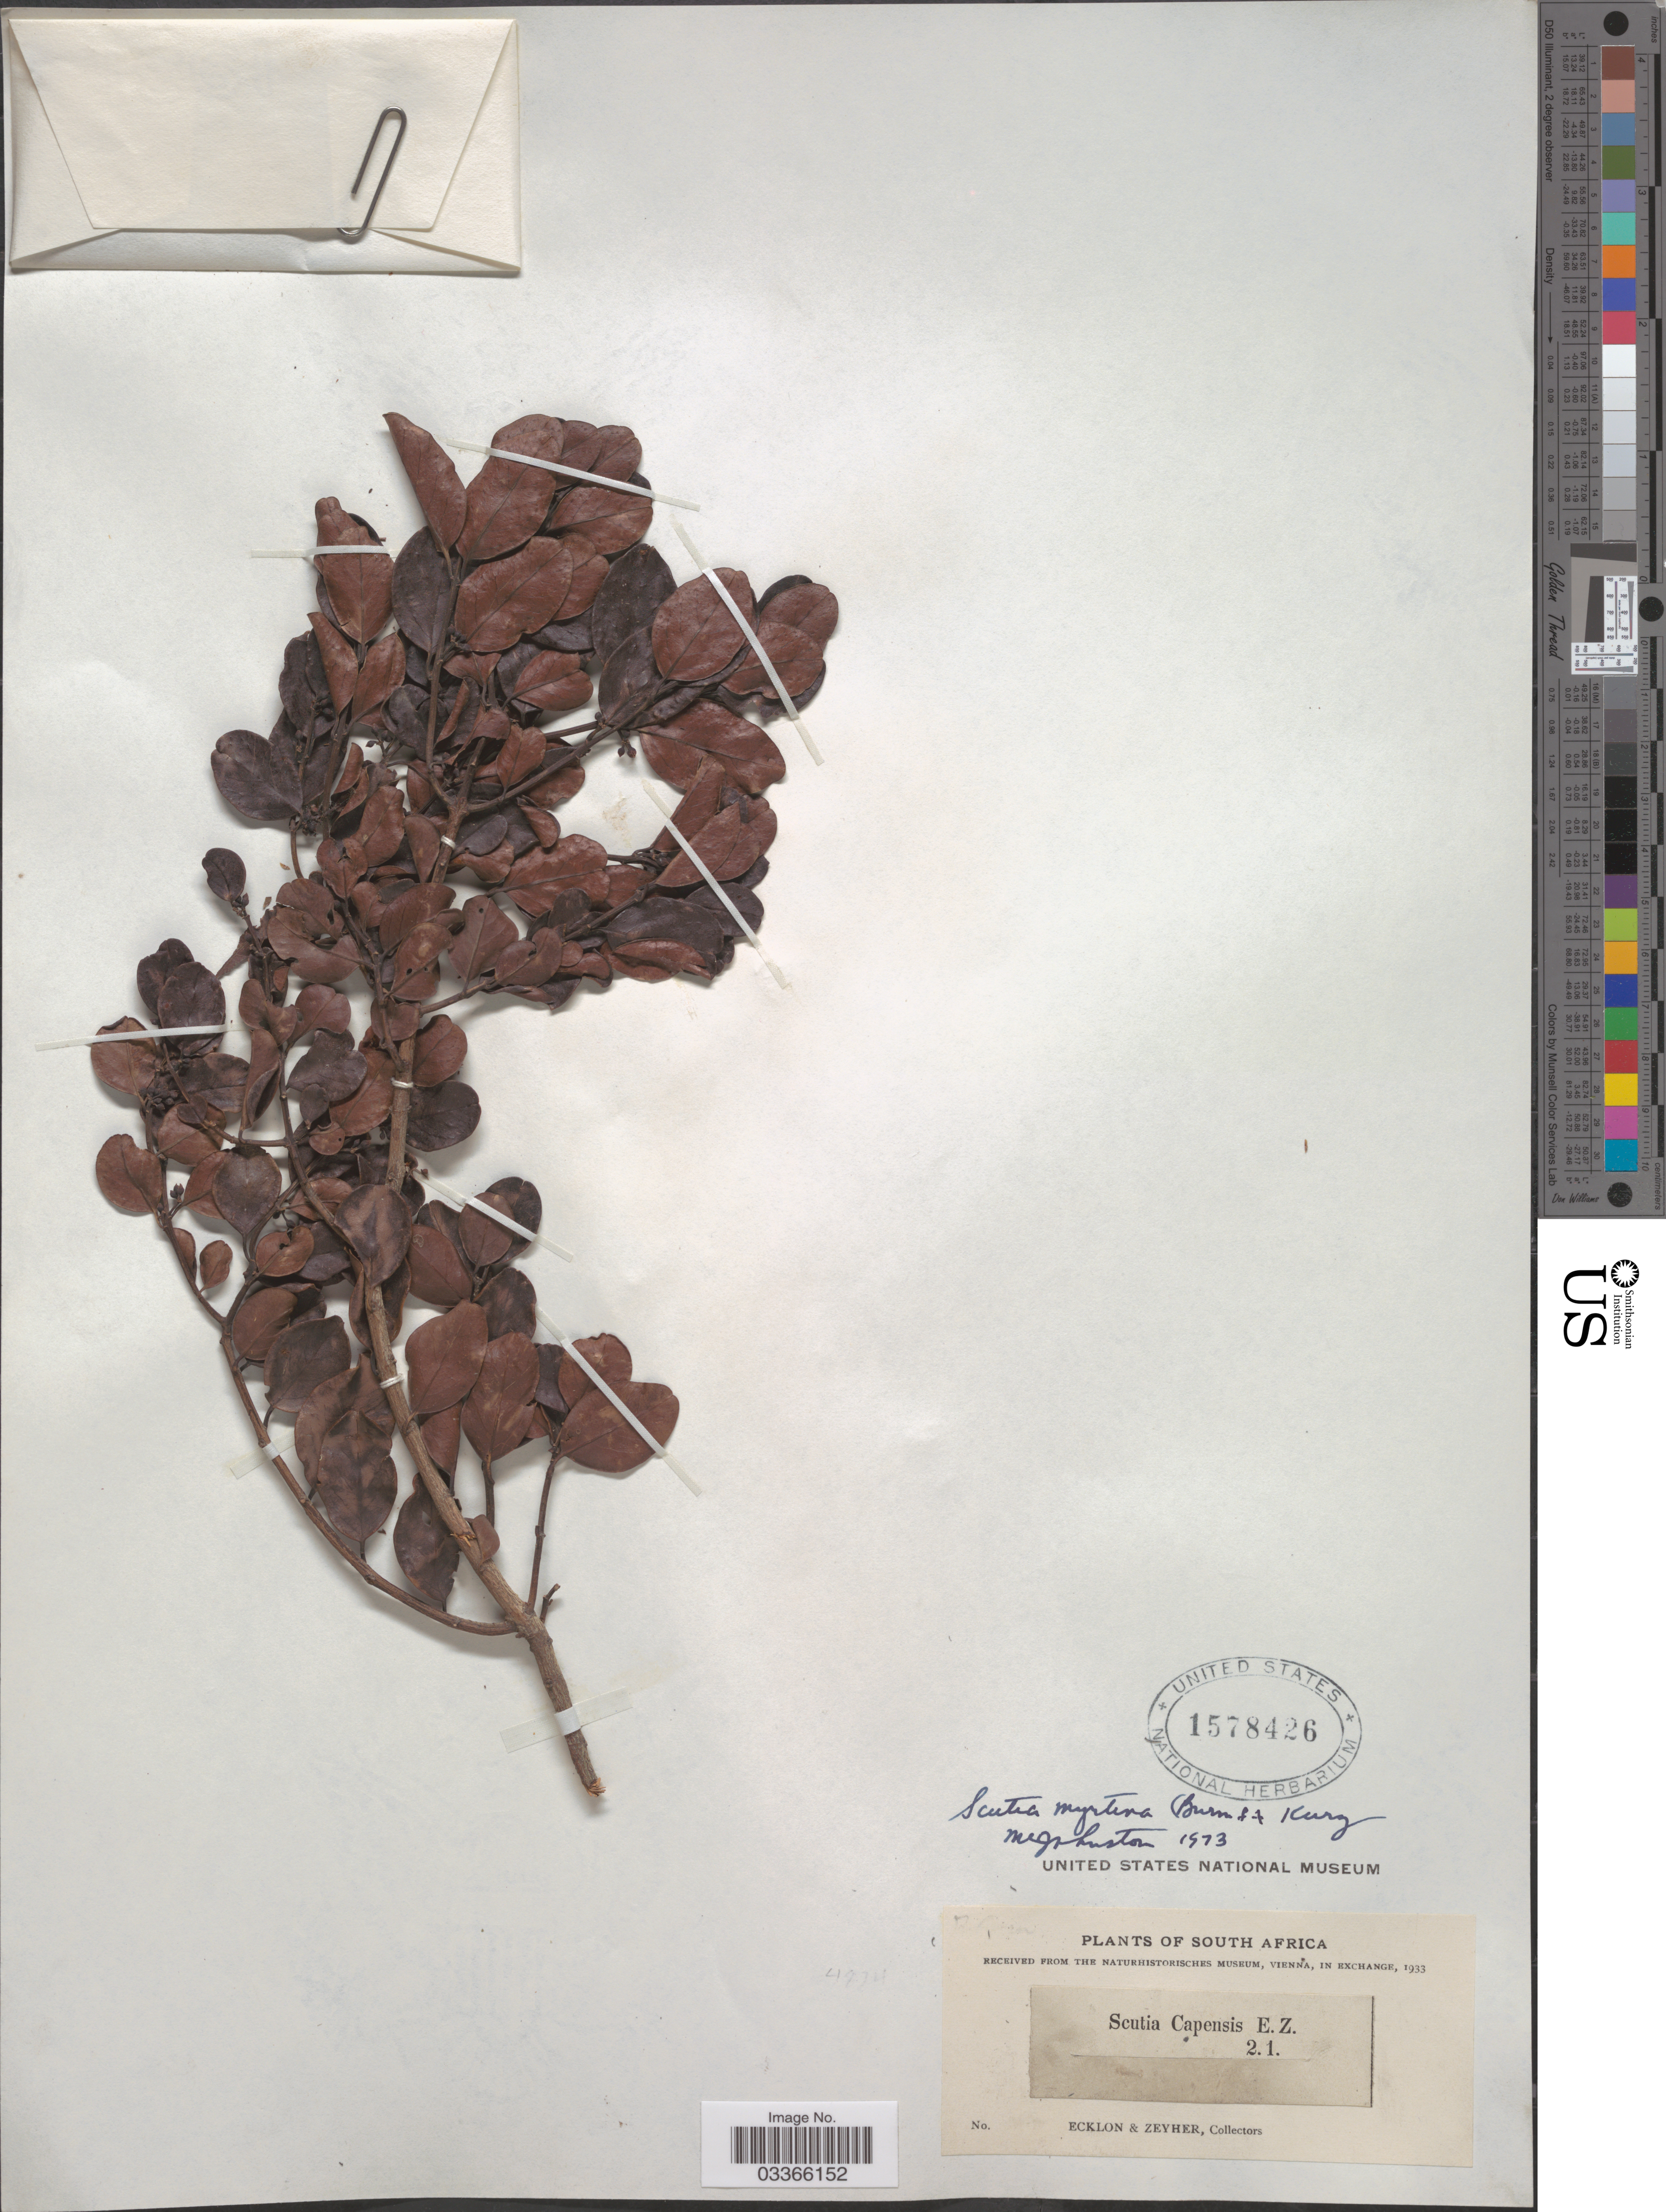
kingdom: Plantae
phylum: Tracheophyta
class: Magnoliopsida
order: Rosales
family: Rhamnaceae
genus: Scutia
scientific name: Scutia myrtina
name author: (Burm. f.) Kurz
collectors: -. Ecklon & -. Zeyher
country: South Africa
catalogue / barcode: US 1578426